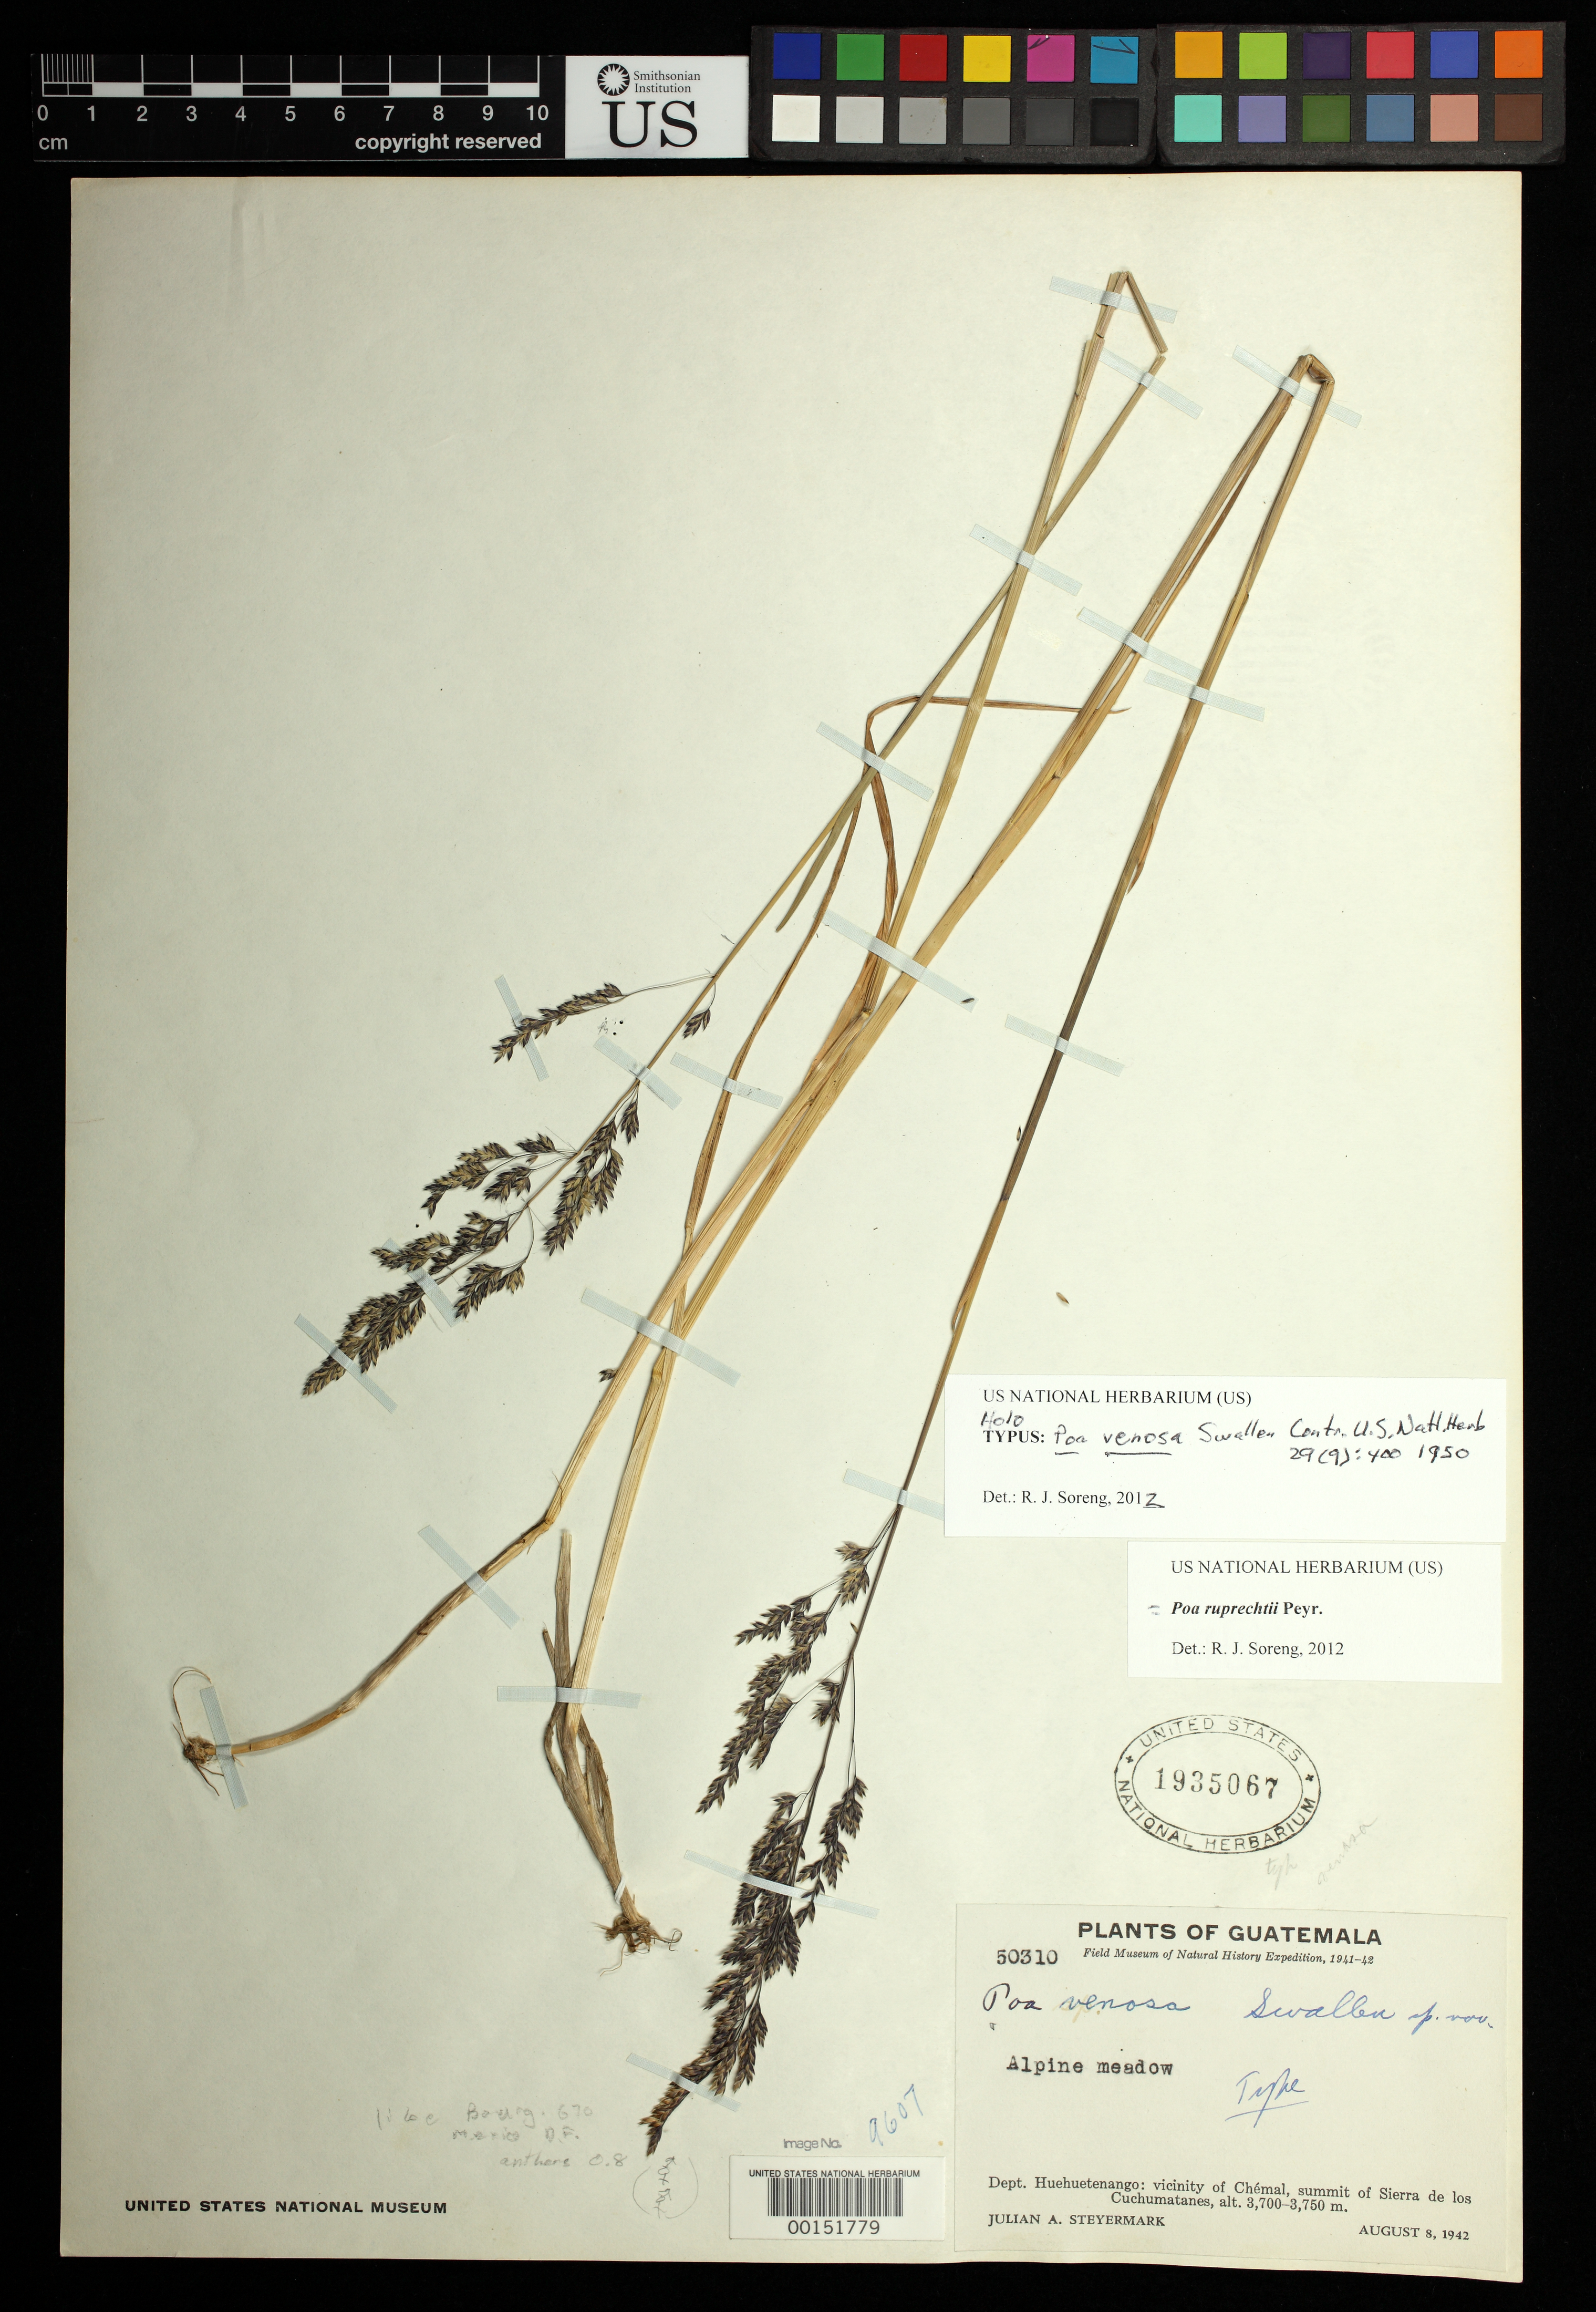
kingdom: Plantae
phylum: Tracheophyta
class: Liliopsida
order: Poales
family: Poaceae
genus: Poa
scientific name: Poa venosa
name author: Swallen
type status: Holotype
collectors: J. Steyermark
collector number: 50310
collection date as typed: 08 Aug 1942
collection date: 1942-08-08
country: Guatemala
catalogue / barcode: US 1935067